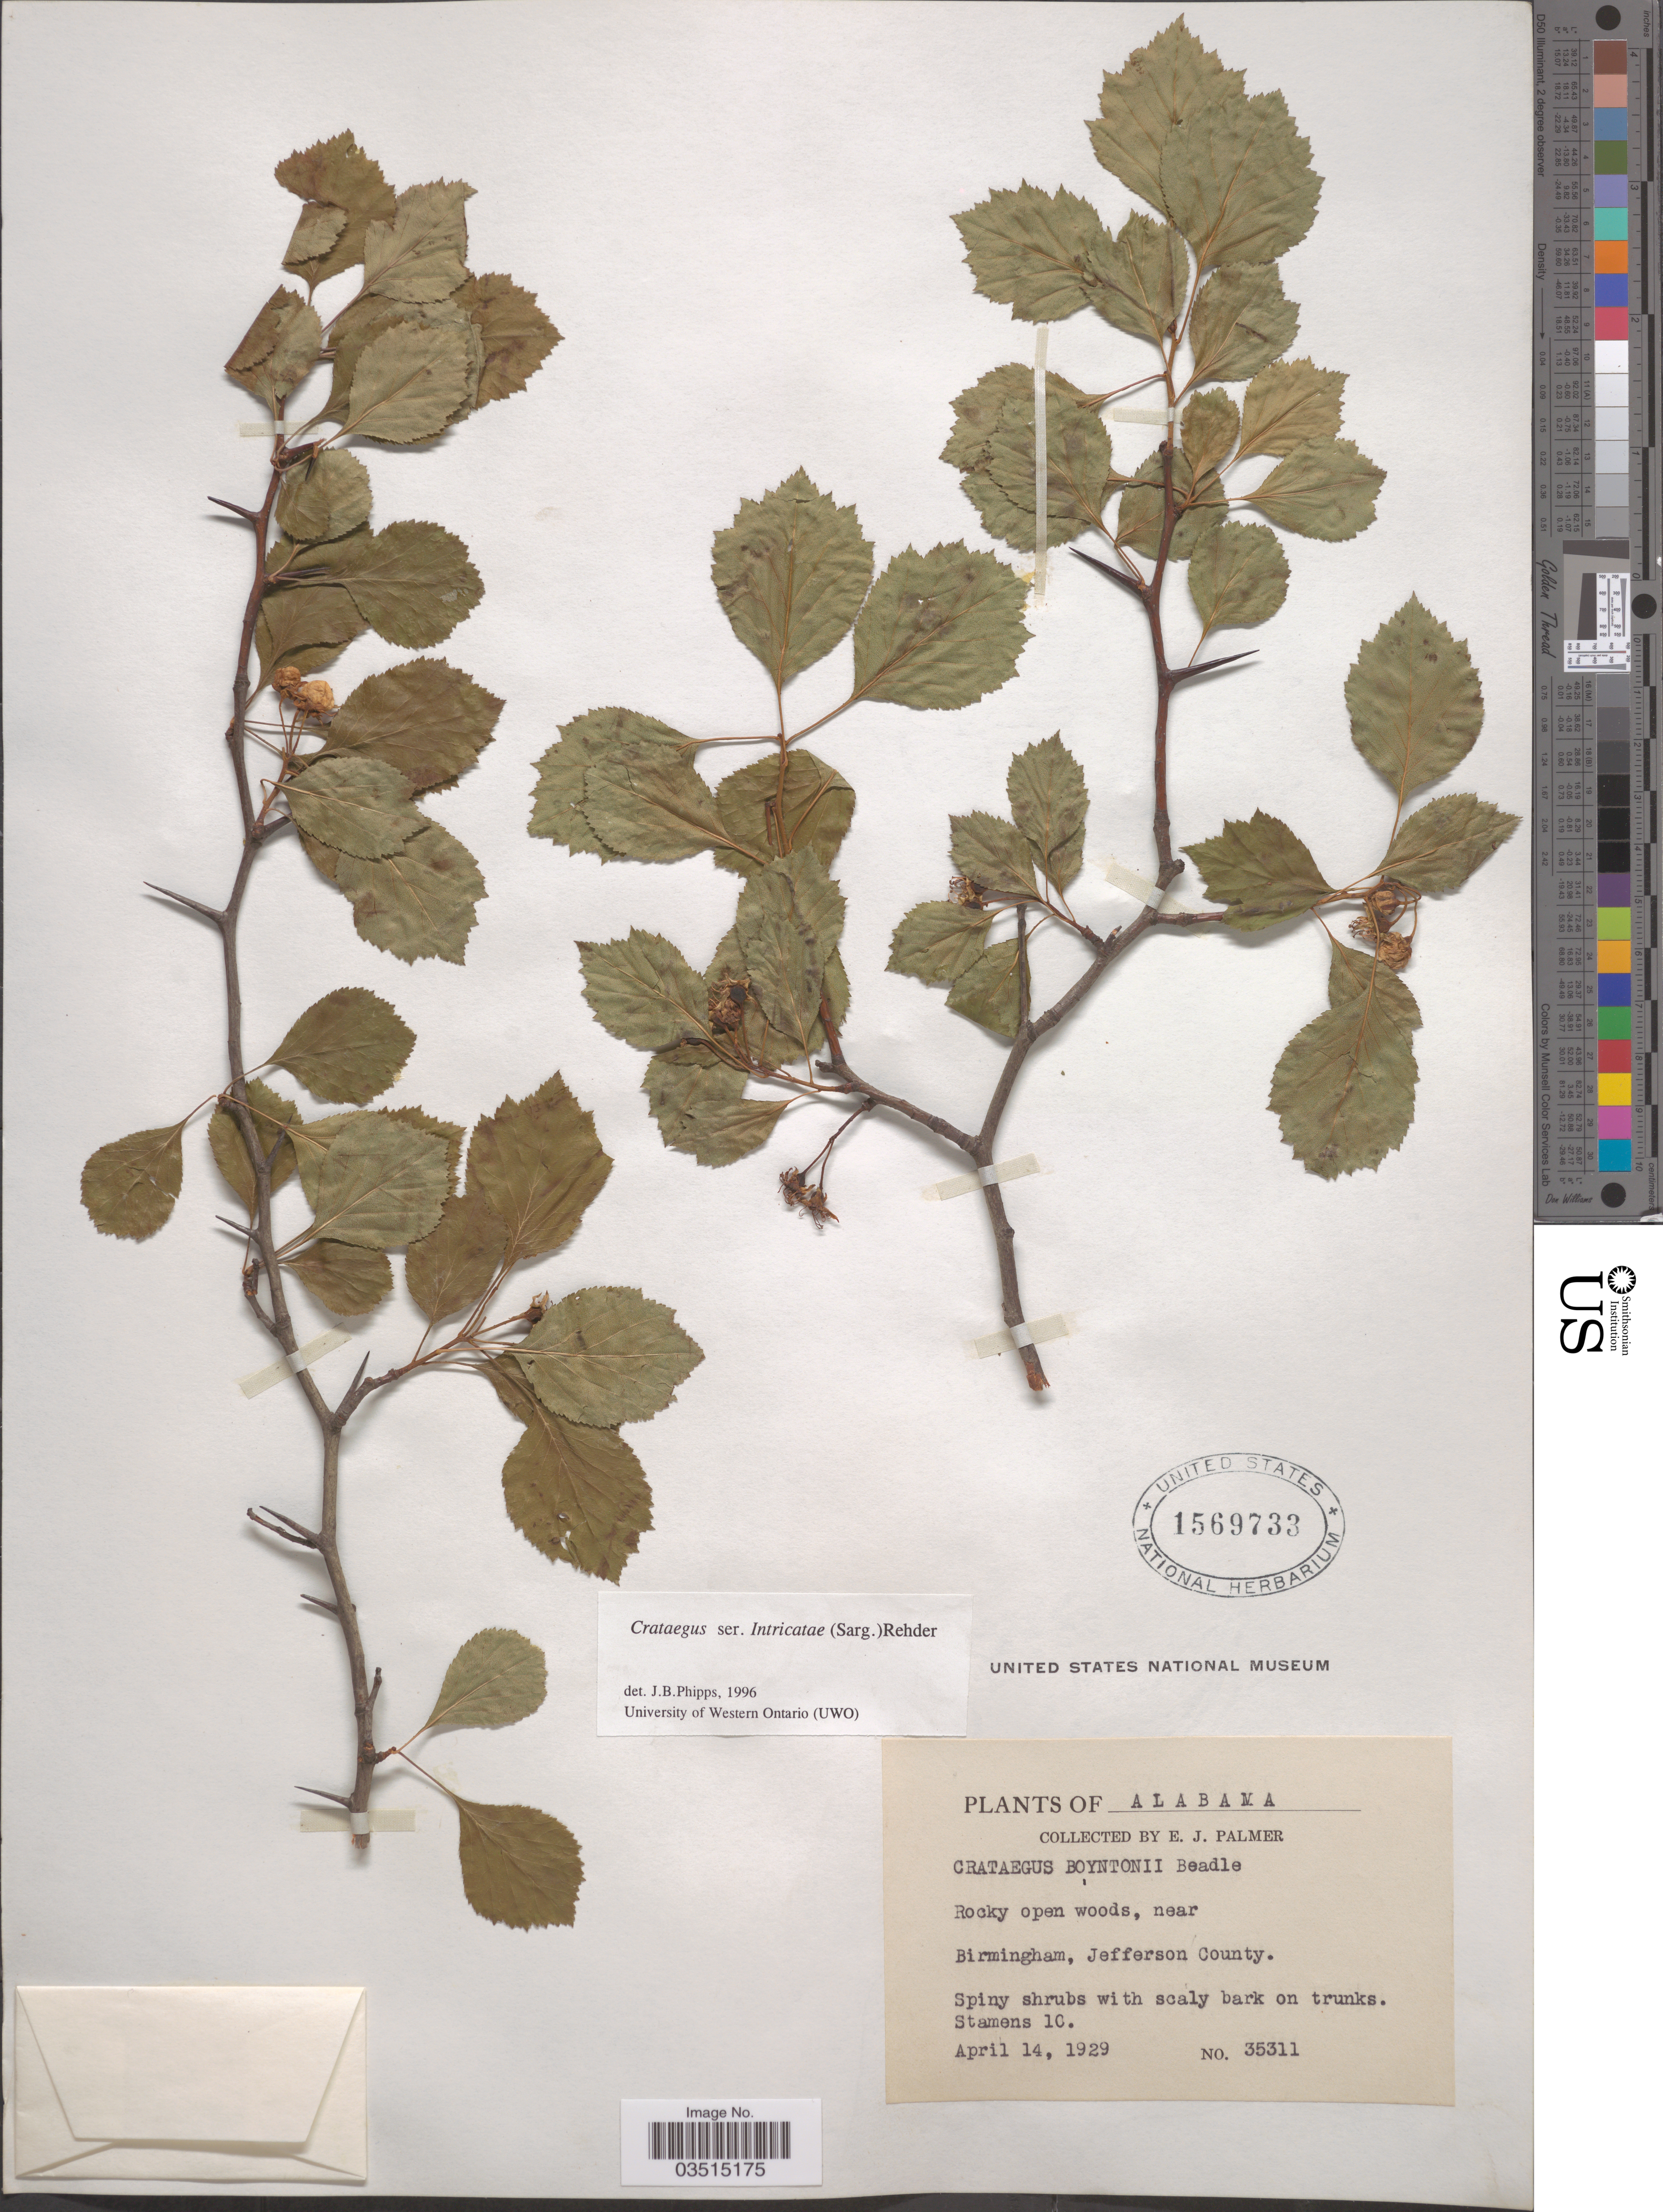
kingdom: Plantae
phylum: Tracheophyta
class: Magnoliopsida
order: Rosales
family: Rosaceae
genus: Crataegus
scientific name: Crataegus intricata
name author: Lange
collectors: E. J. Palmer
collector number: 35311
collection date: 1929-04-14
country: United States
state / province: Alabama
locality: Near Birmingham, Jefferson County.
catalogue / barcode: US 1569733